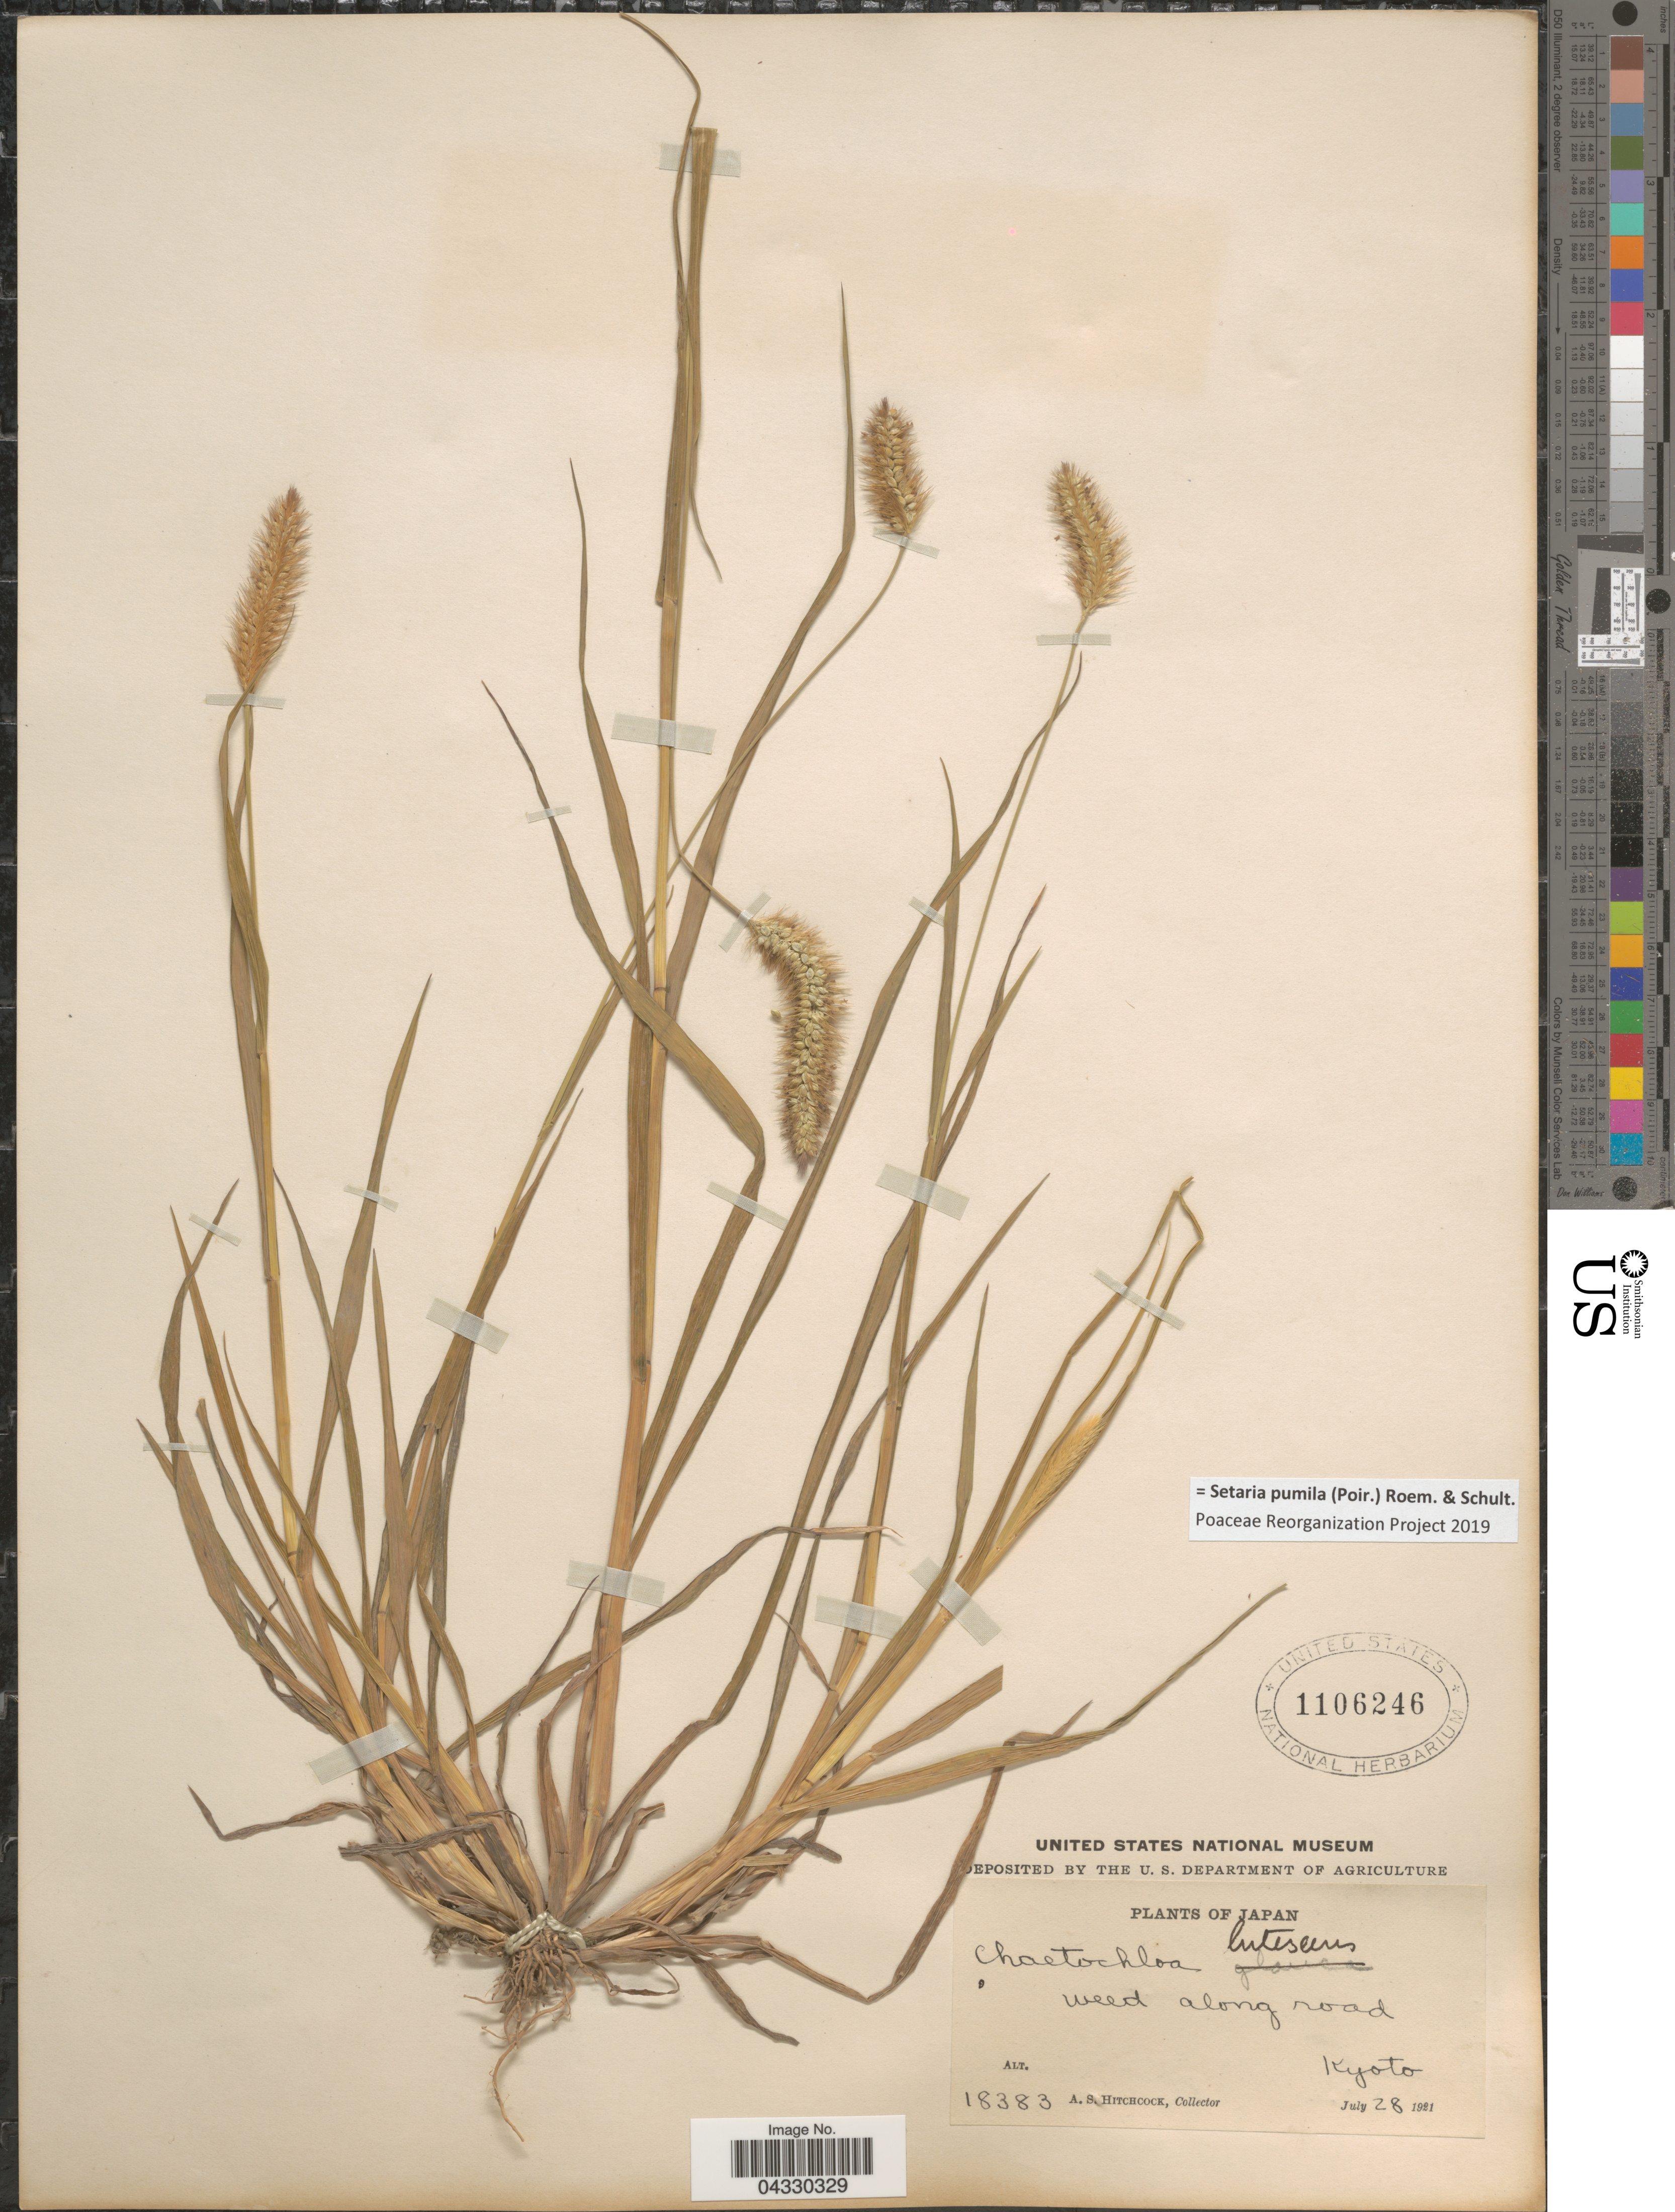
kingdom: Plantae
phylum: Tracheophyta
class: Liliopsida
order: Poales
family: Poaceae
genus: Setaria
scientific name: Setaria pumila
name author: (Poir.) Roem. & Schult.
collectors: A. S. Hitchcock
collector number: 18383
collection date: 1921-07-28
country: Japan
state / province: Kyoto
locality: Weed along road. Kyoto.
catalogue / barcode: US 1106246